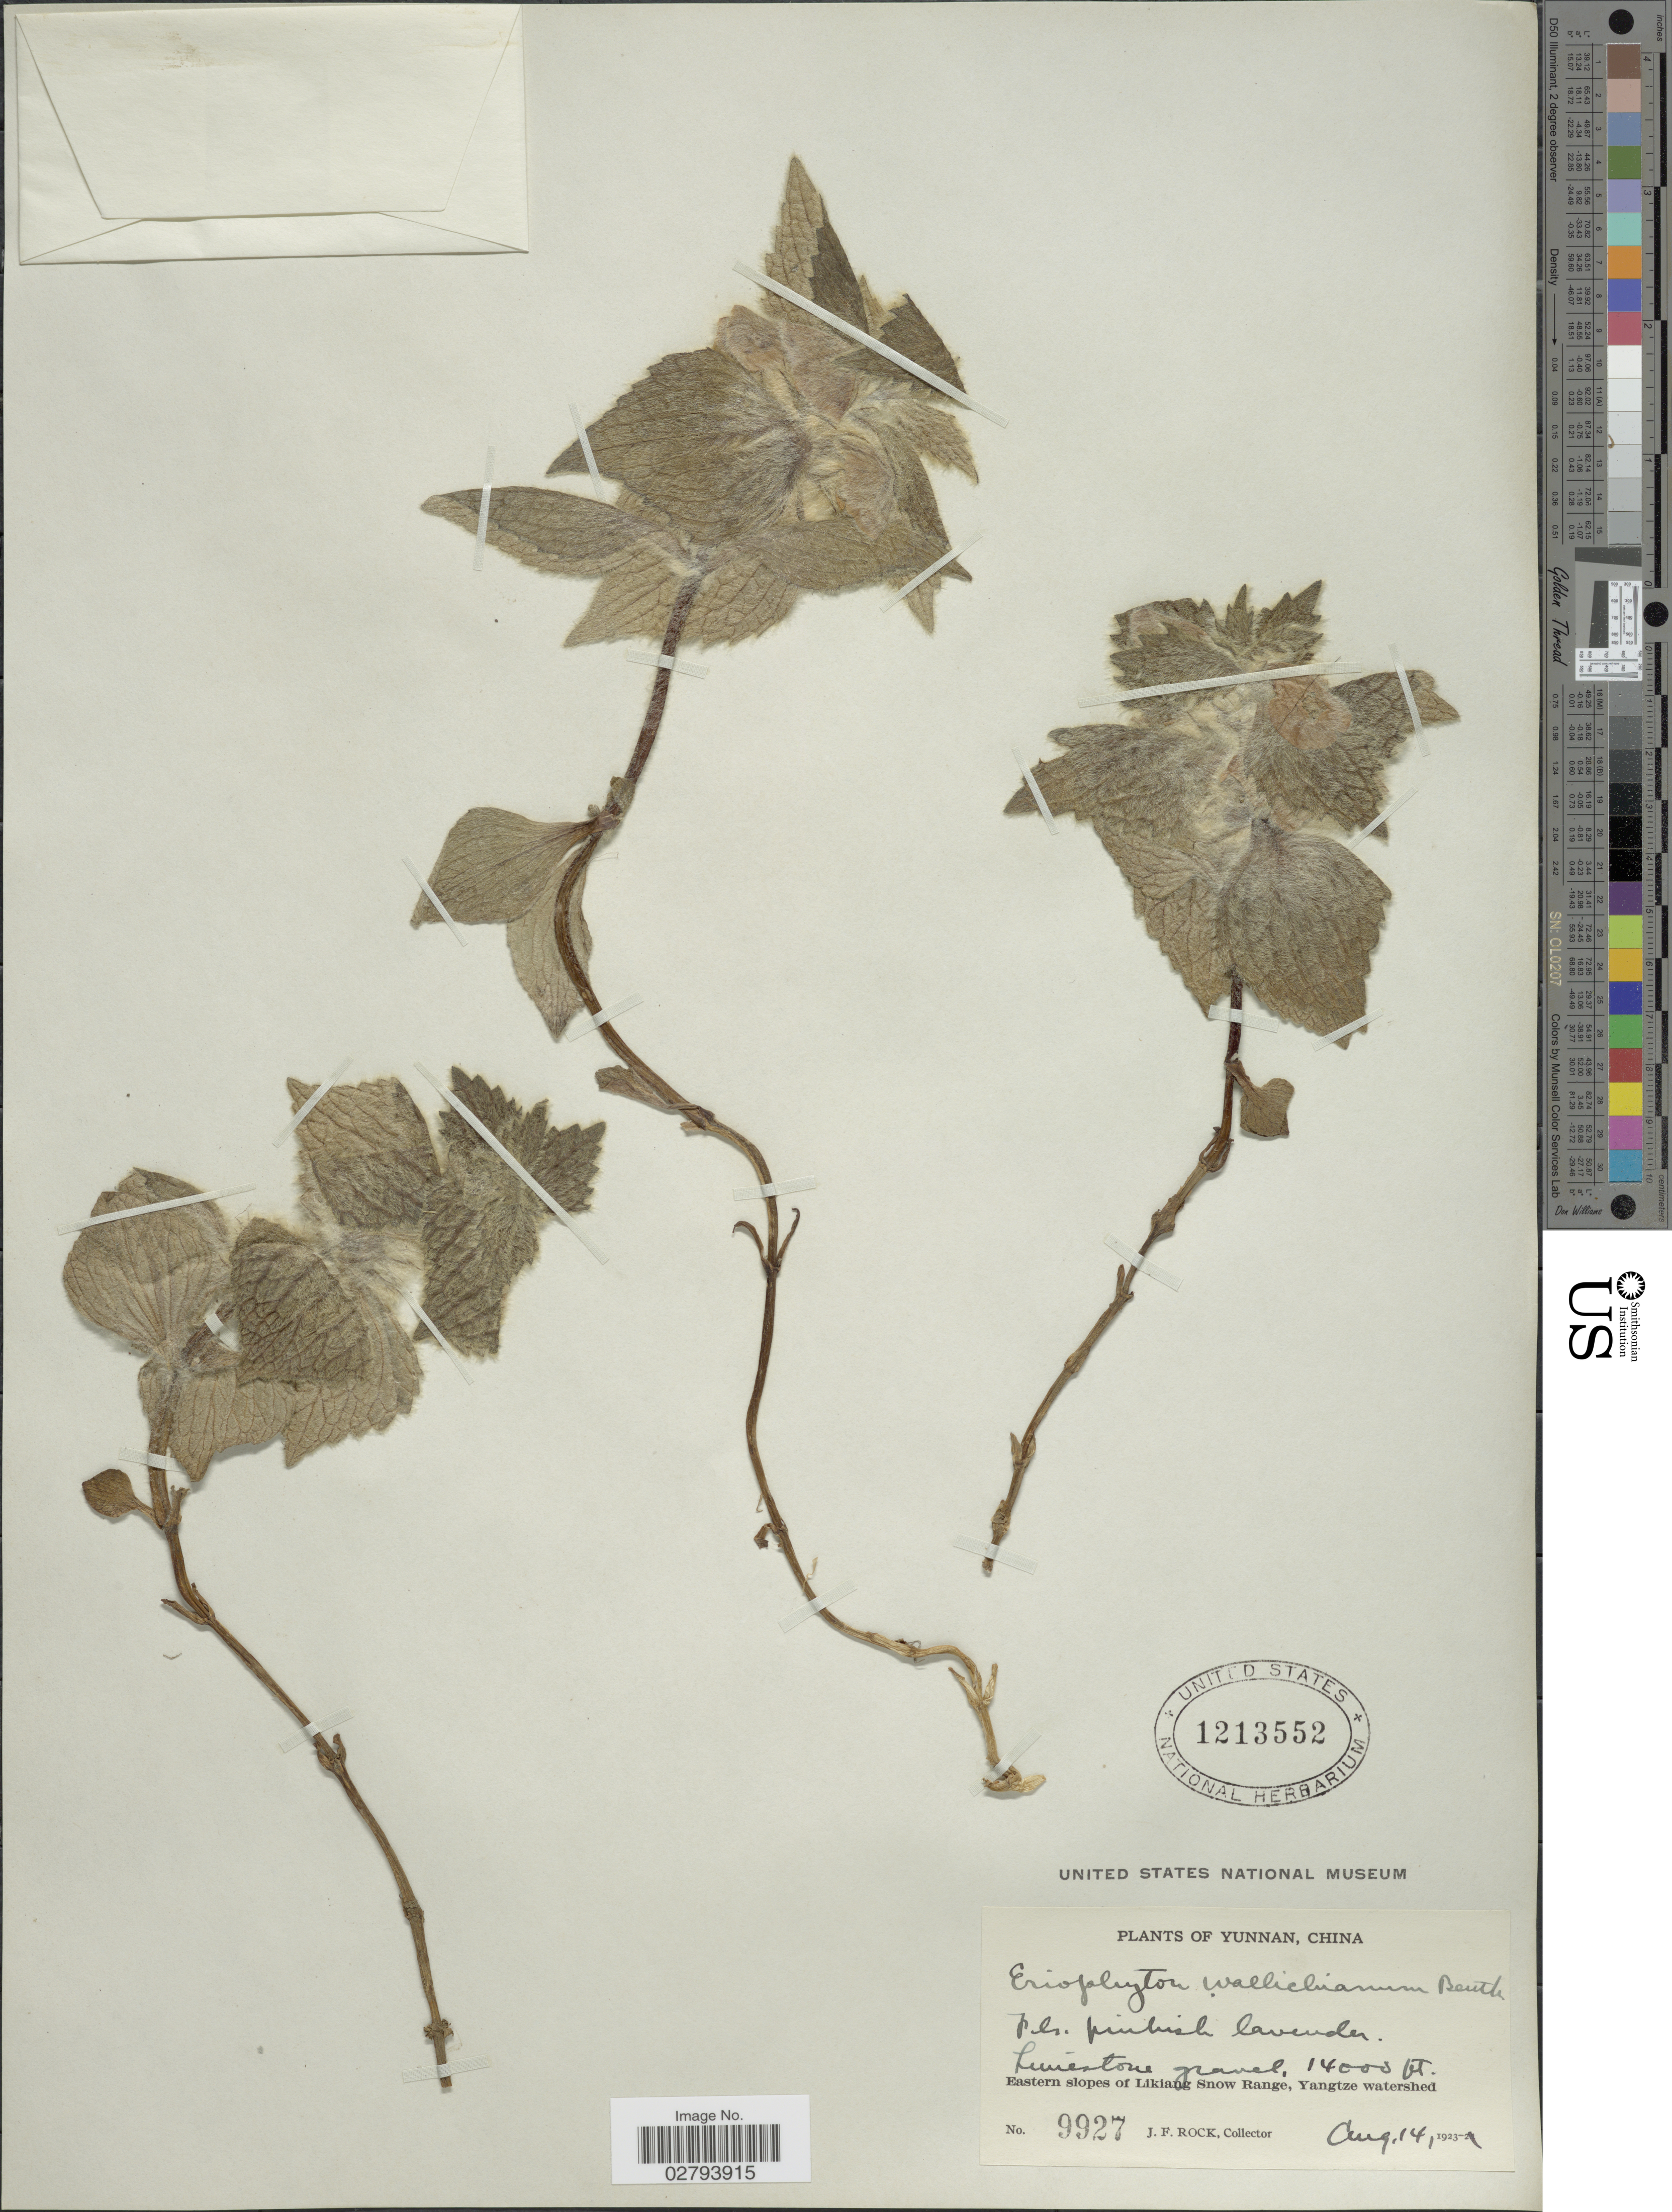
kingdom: Plantae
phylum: Tracheophyta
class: Magnoliopsida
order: Lamiales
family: Lamiaceae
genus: Eriophyton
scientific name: Eriophyton wallichianum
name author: Hook. f.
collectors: J. Rock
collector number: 9927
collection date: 1923-08-14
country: China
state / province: Yunnan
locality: Eastern slopes of Likiang Snow Range, Yangtze watershed.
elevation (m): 4267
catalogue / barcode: US 1213552